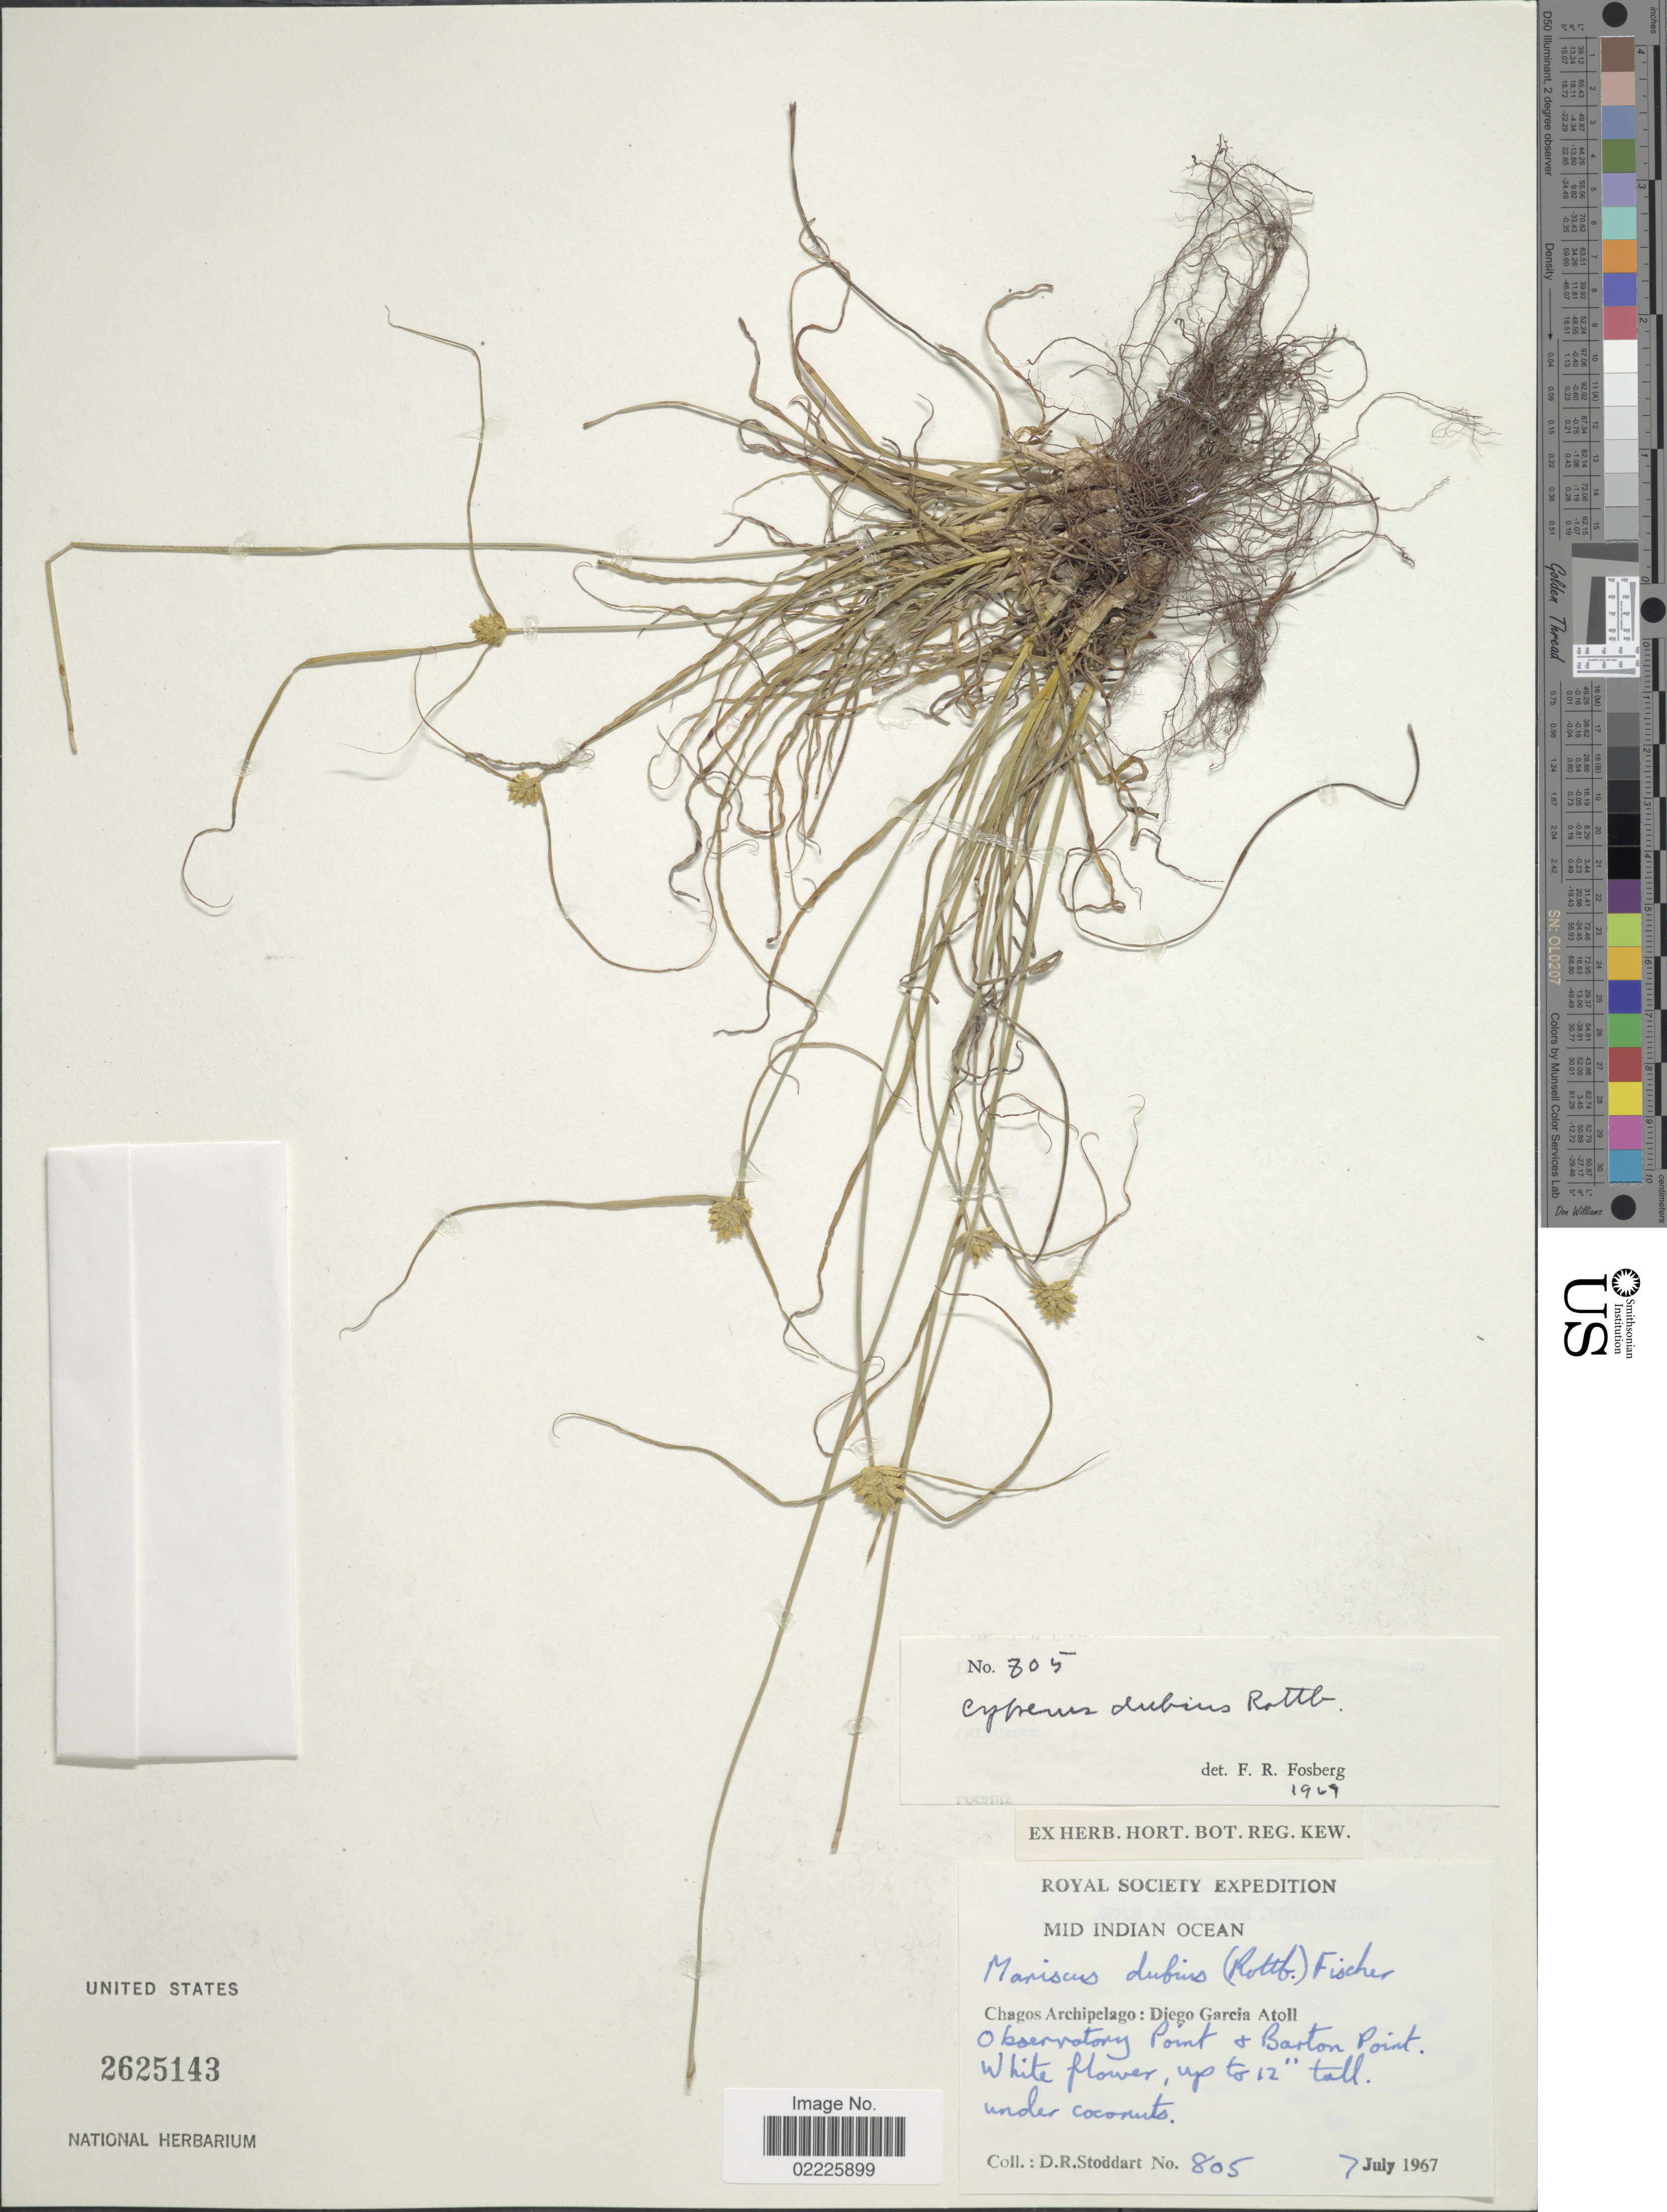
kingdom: Plantae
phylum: Tracheophyta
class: Liliopsida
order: Poales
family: Cyperaceae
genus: Cyperus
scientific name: Cyperus dubius Rottb. var. dubius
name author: Rottb.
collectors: D. R. Stoddart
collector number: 805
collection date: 1967-07-07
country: British Indian Ocean Territory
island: Diego Garcia Atoll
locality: Mid Indian Ocean, Diego Garcia Atoll. Observatory point + Barton Point, Chagos Archipelago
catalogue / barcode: US 2625143